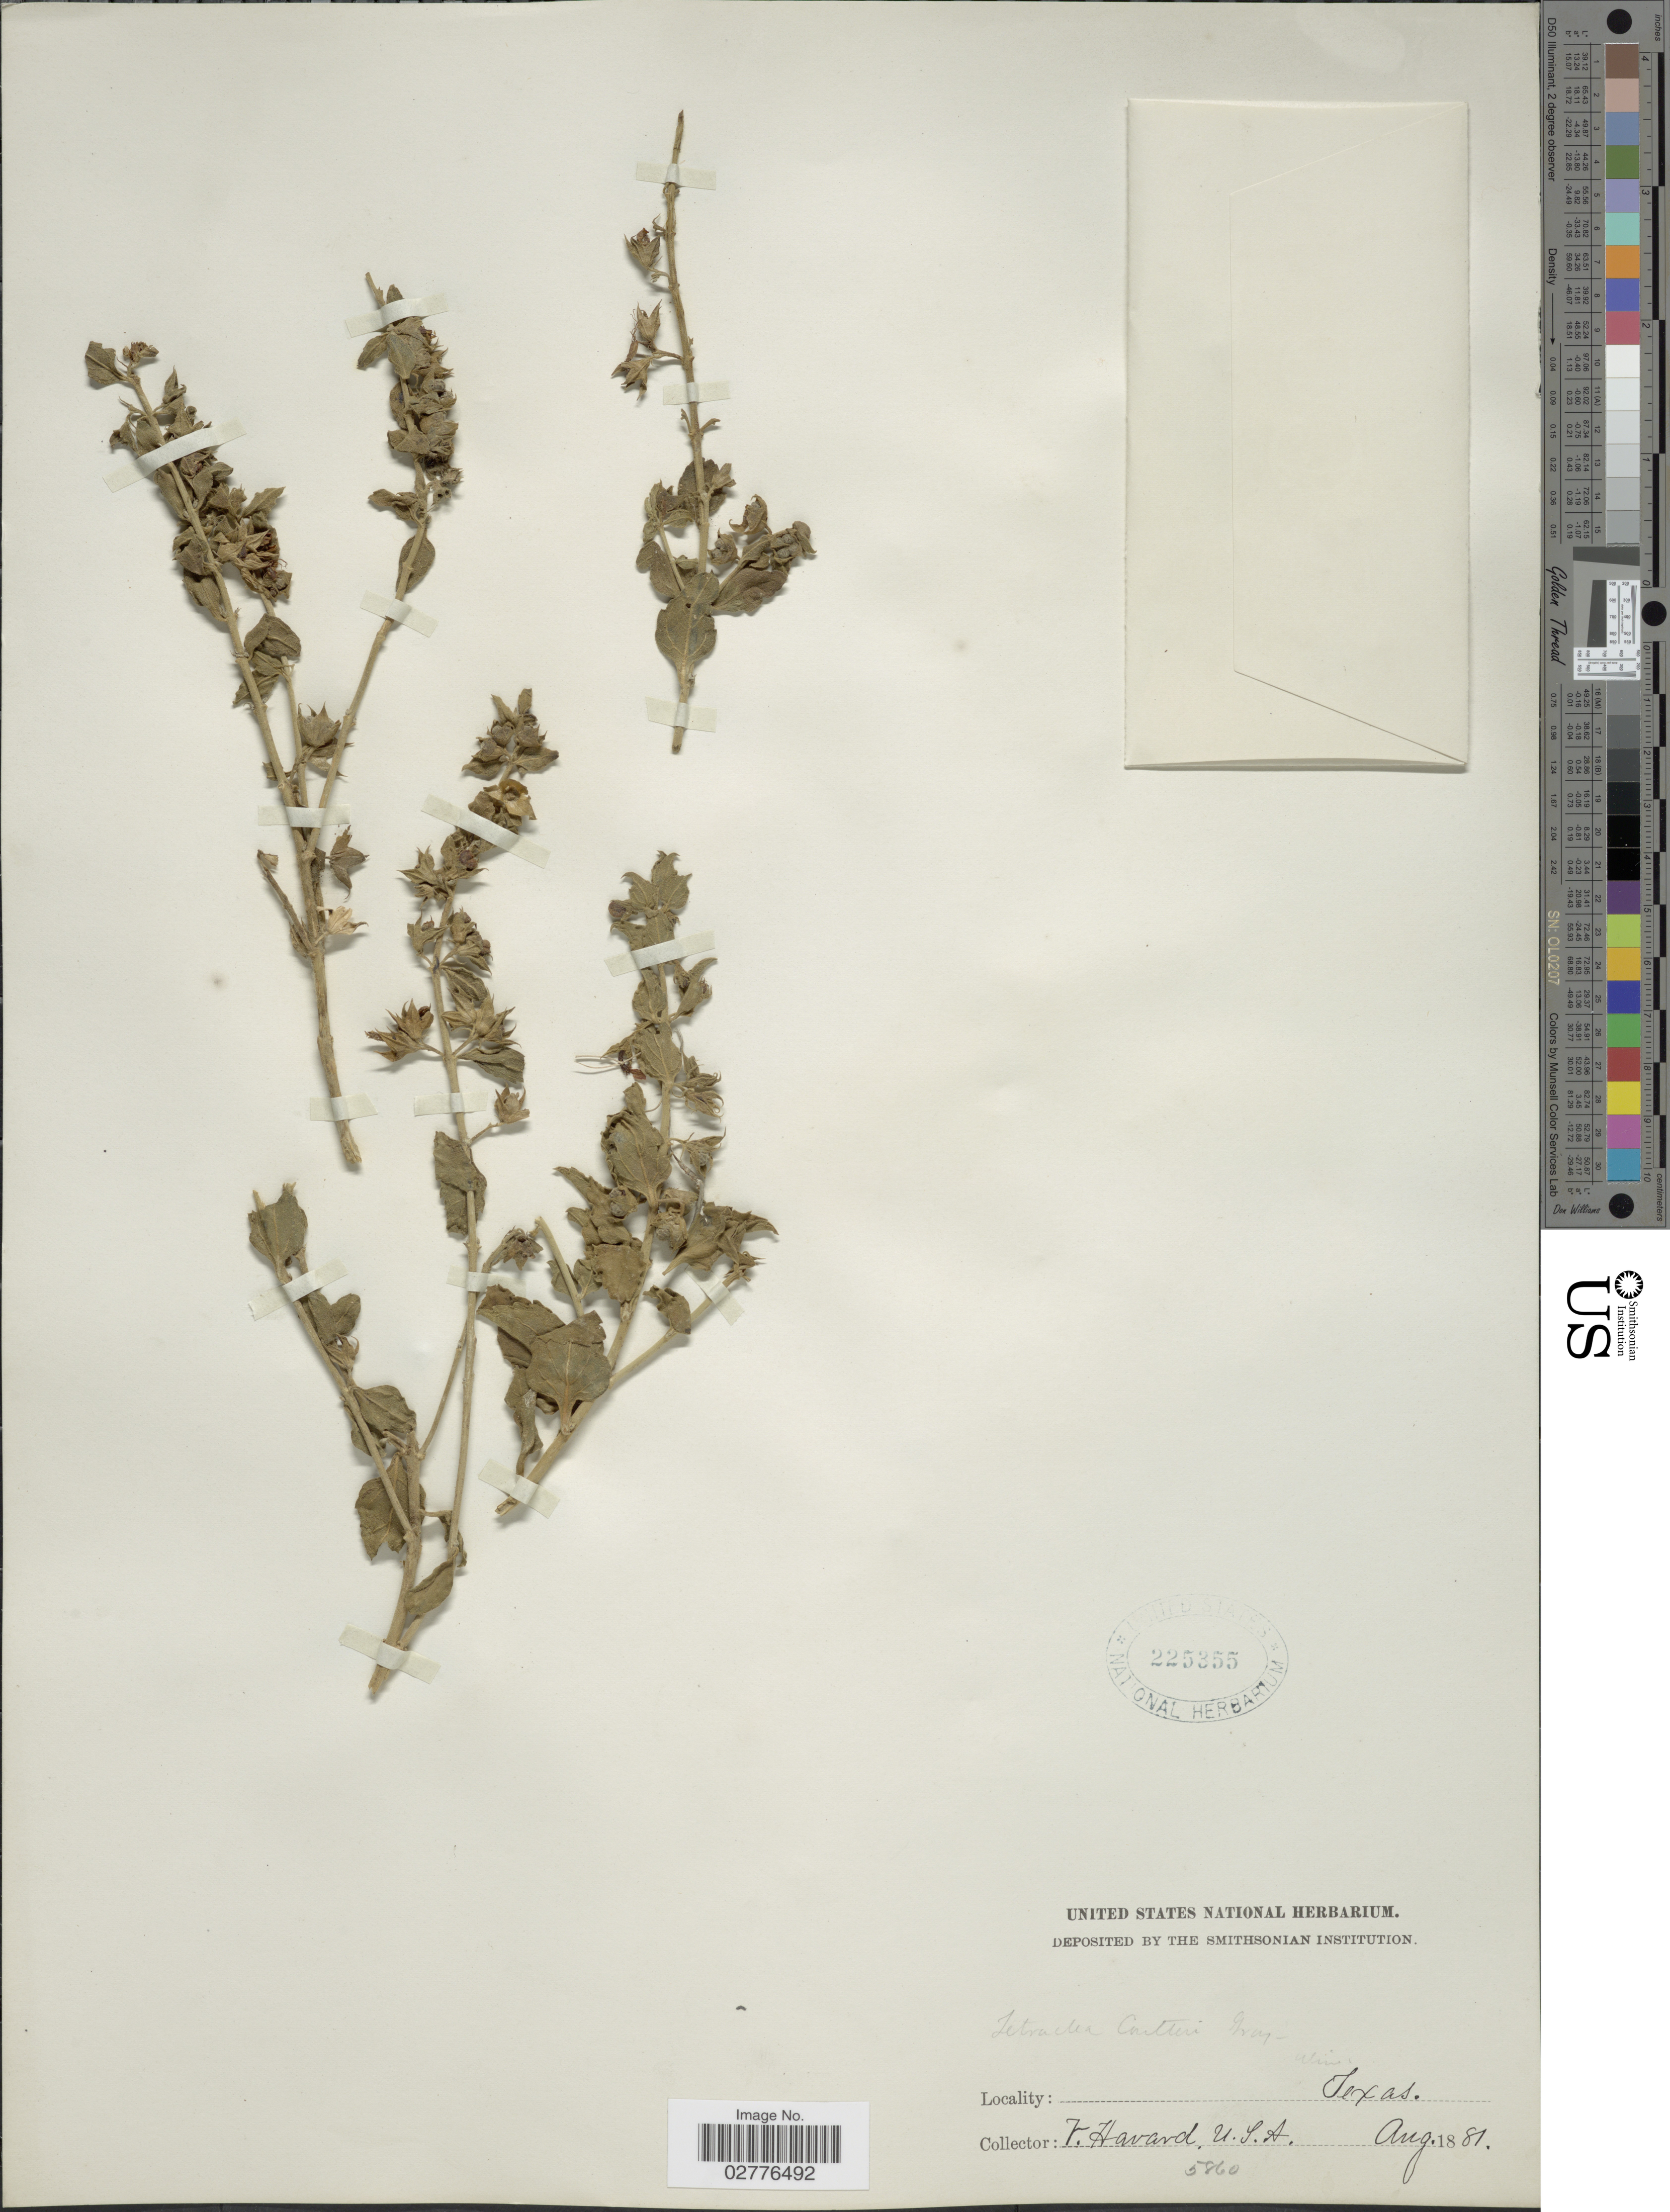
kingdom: Plantae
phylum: Tracheophyta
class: Magnoliopsida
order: Lamiales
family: Lamiaceae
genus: Tetraclea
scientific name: Tetraclea coulteri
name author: A. Gray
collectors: V. Havard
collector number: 5860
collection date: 1881-08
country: United States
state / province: Texas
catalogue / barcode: US 225355